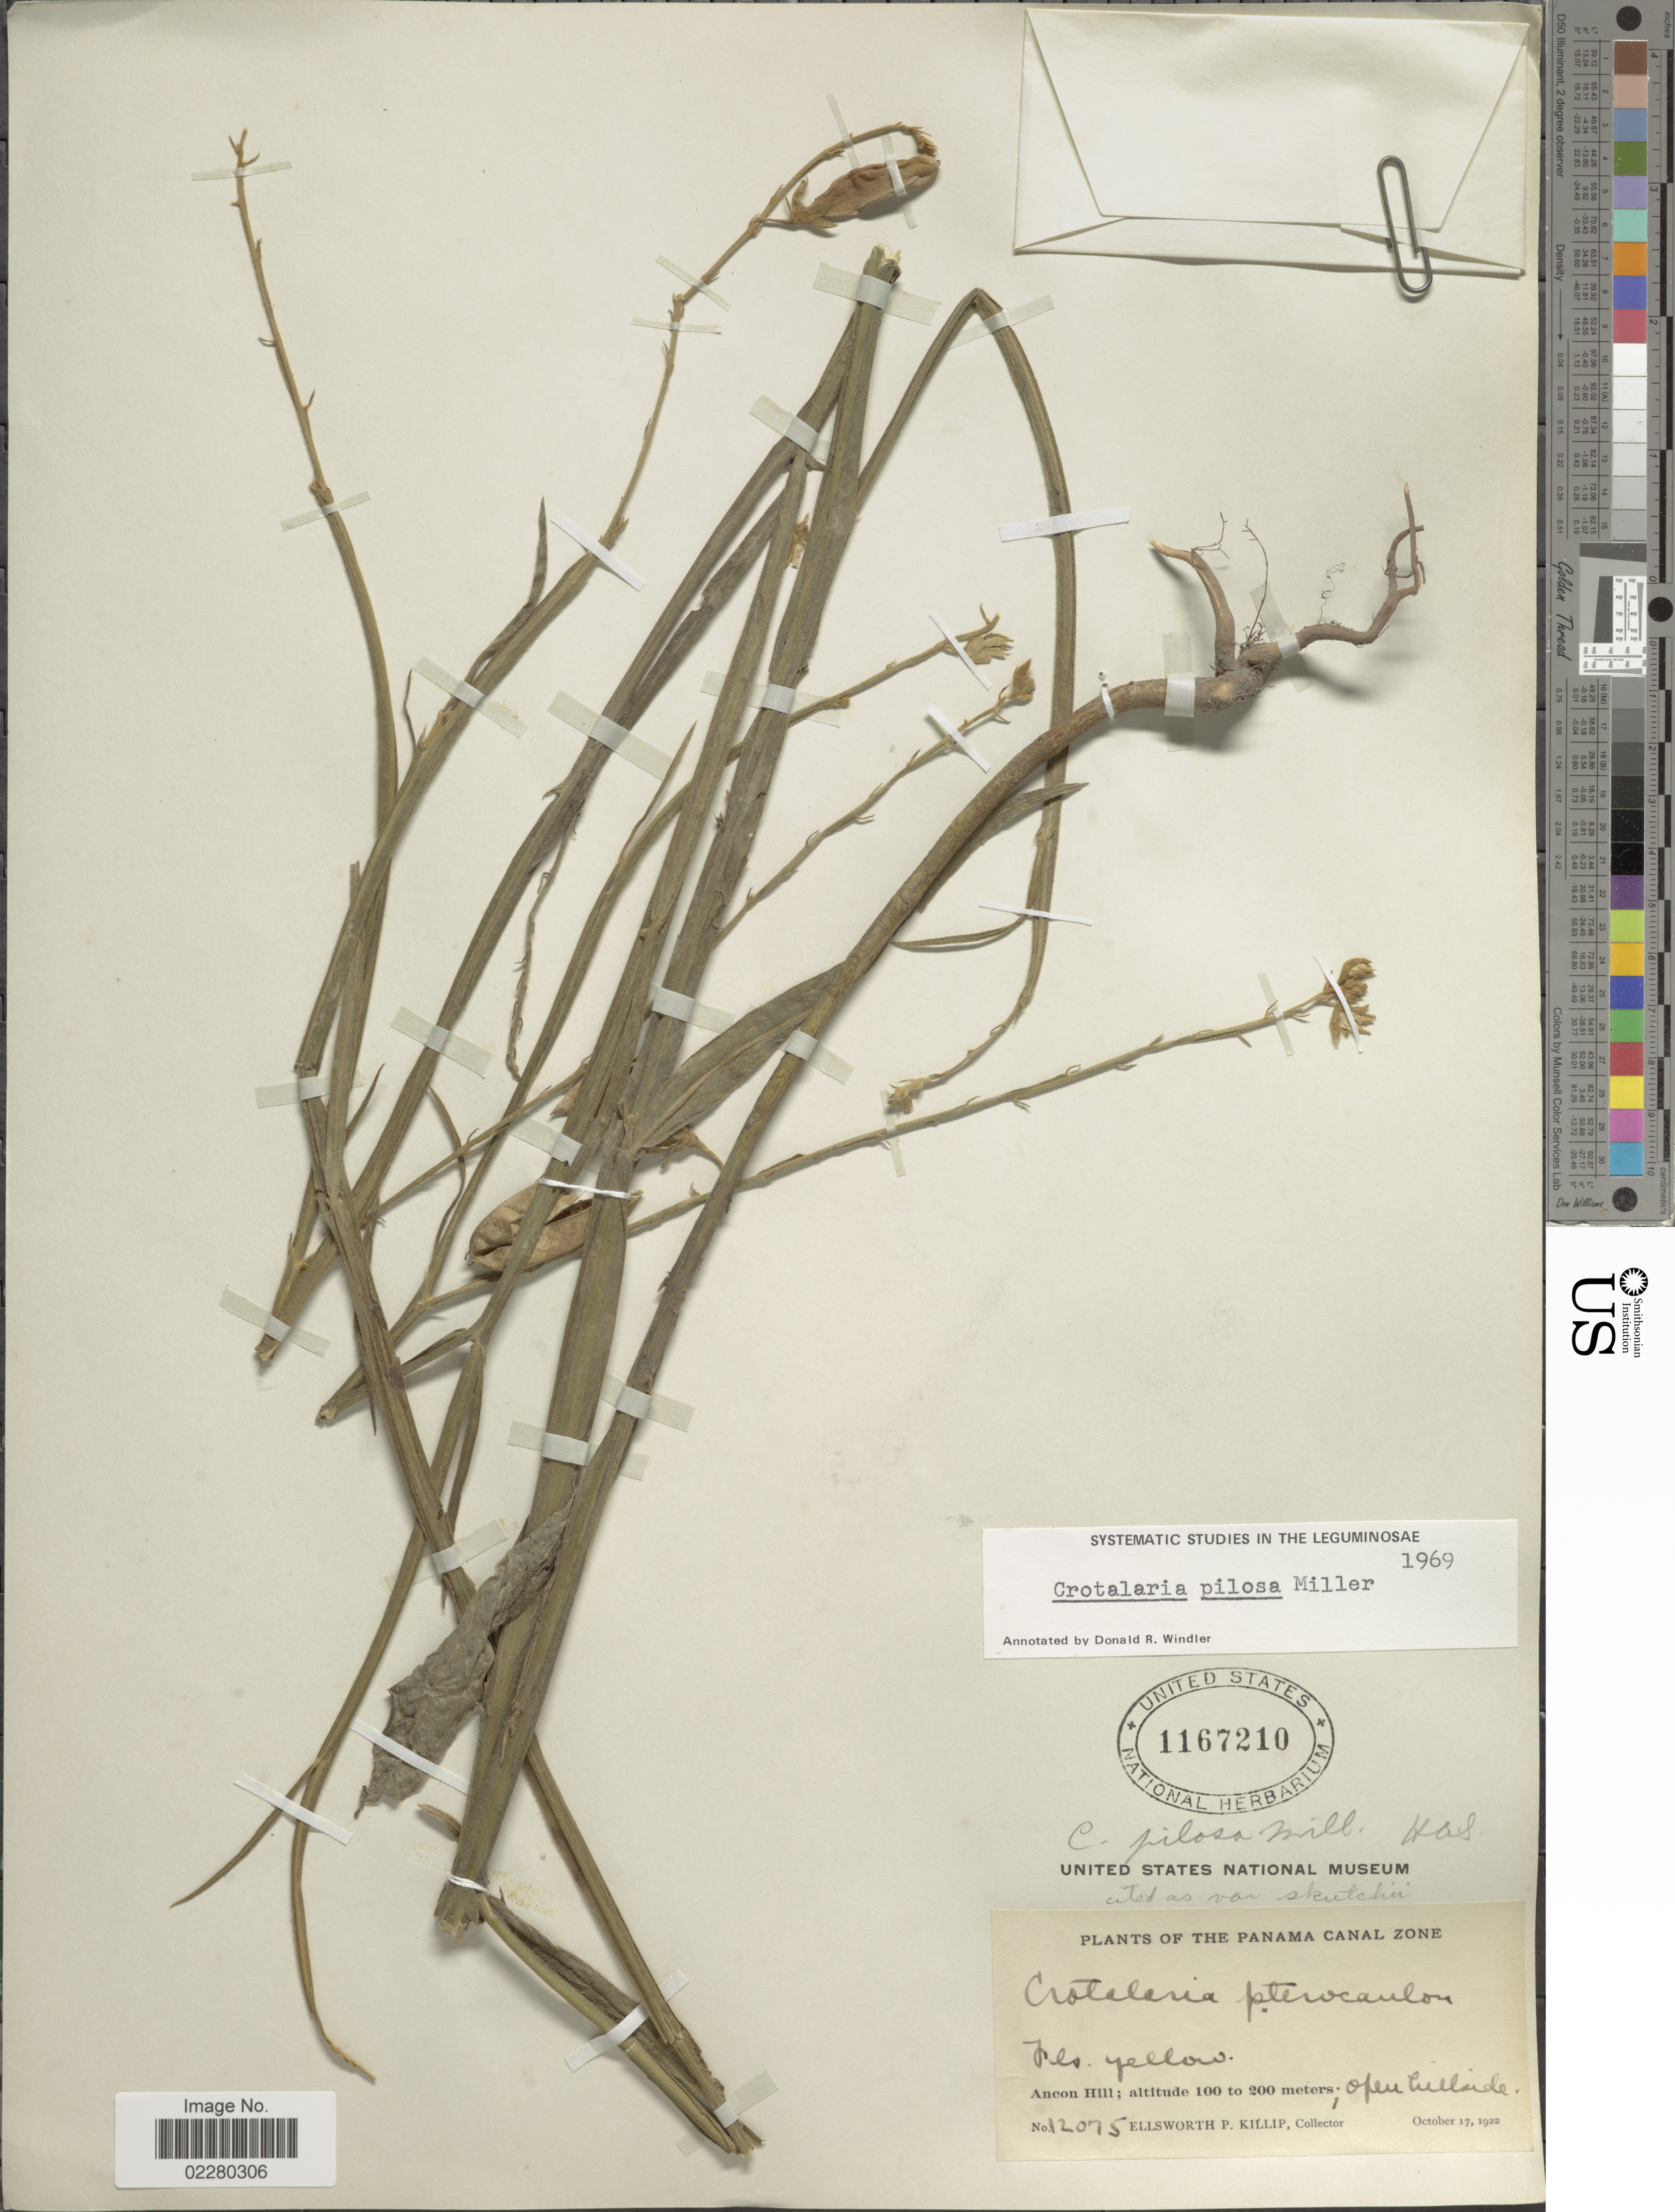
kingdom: Plantae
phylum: Tracheophyta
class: Magnoliopsida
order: Fabales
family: Fabaceae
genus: Crotalaria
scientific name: Crotalaria pilosa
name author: Mill.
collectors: E. P. Killip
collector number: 12075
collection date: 1922-10-17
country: Panama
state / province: Colón / Panamá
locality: Panama Canal Zone. Ancon Hill, open hillside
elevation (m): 100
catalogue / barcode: US 1167210